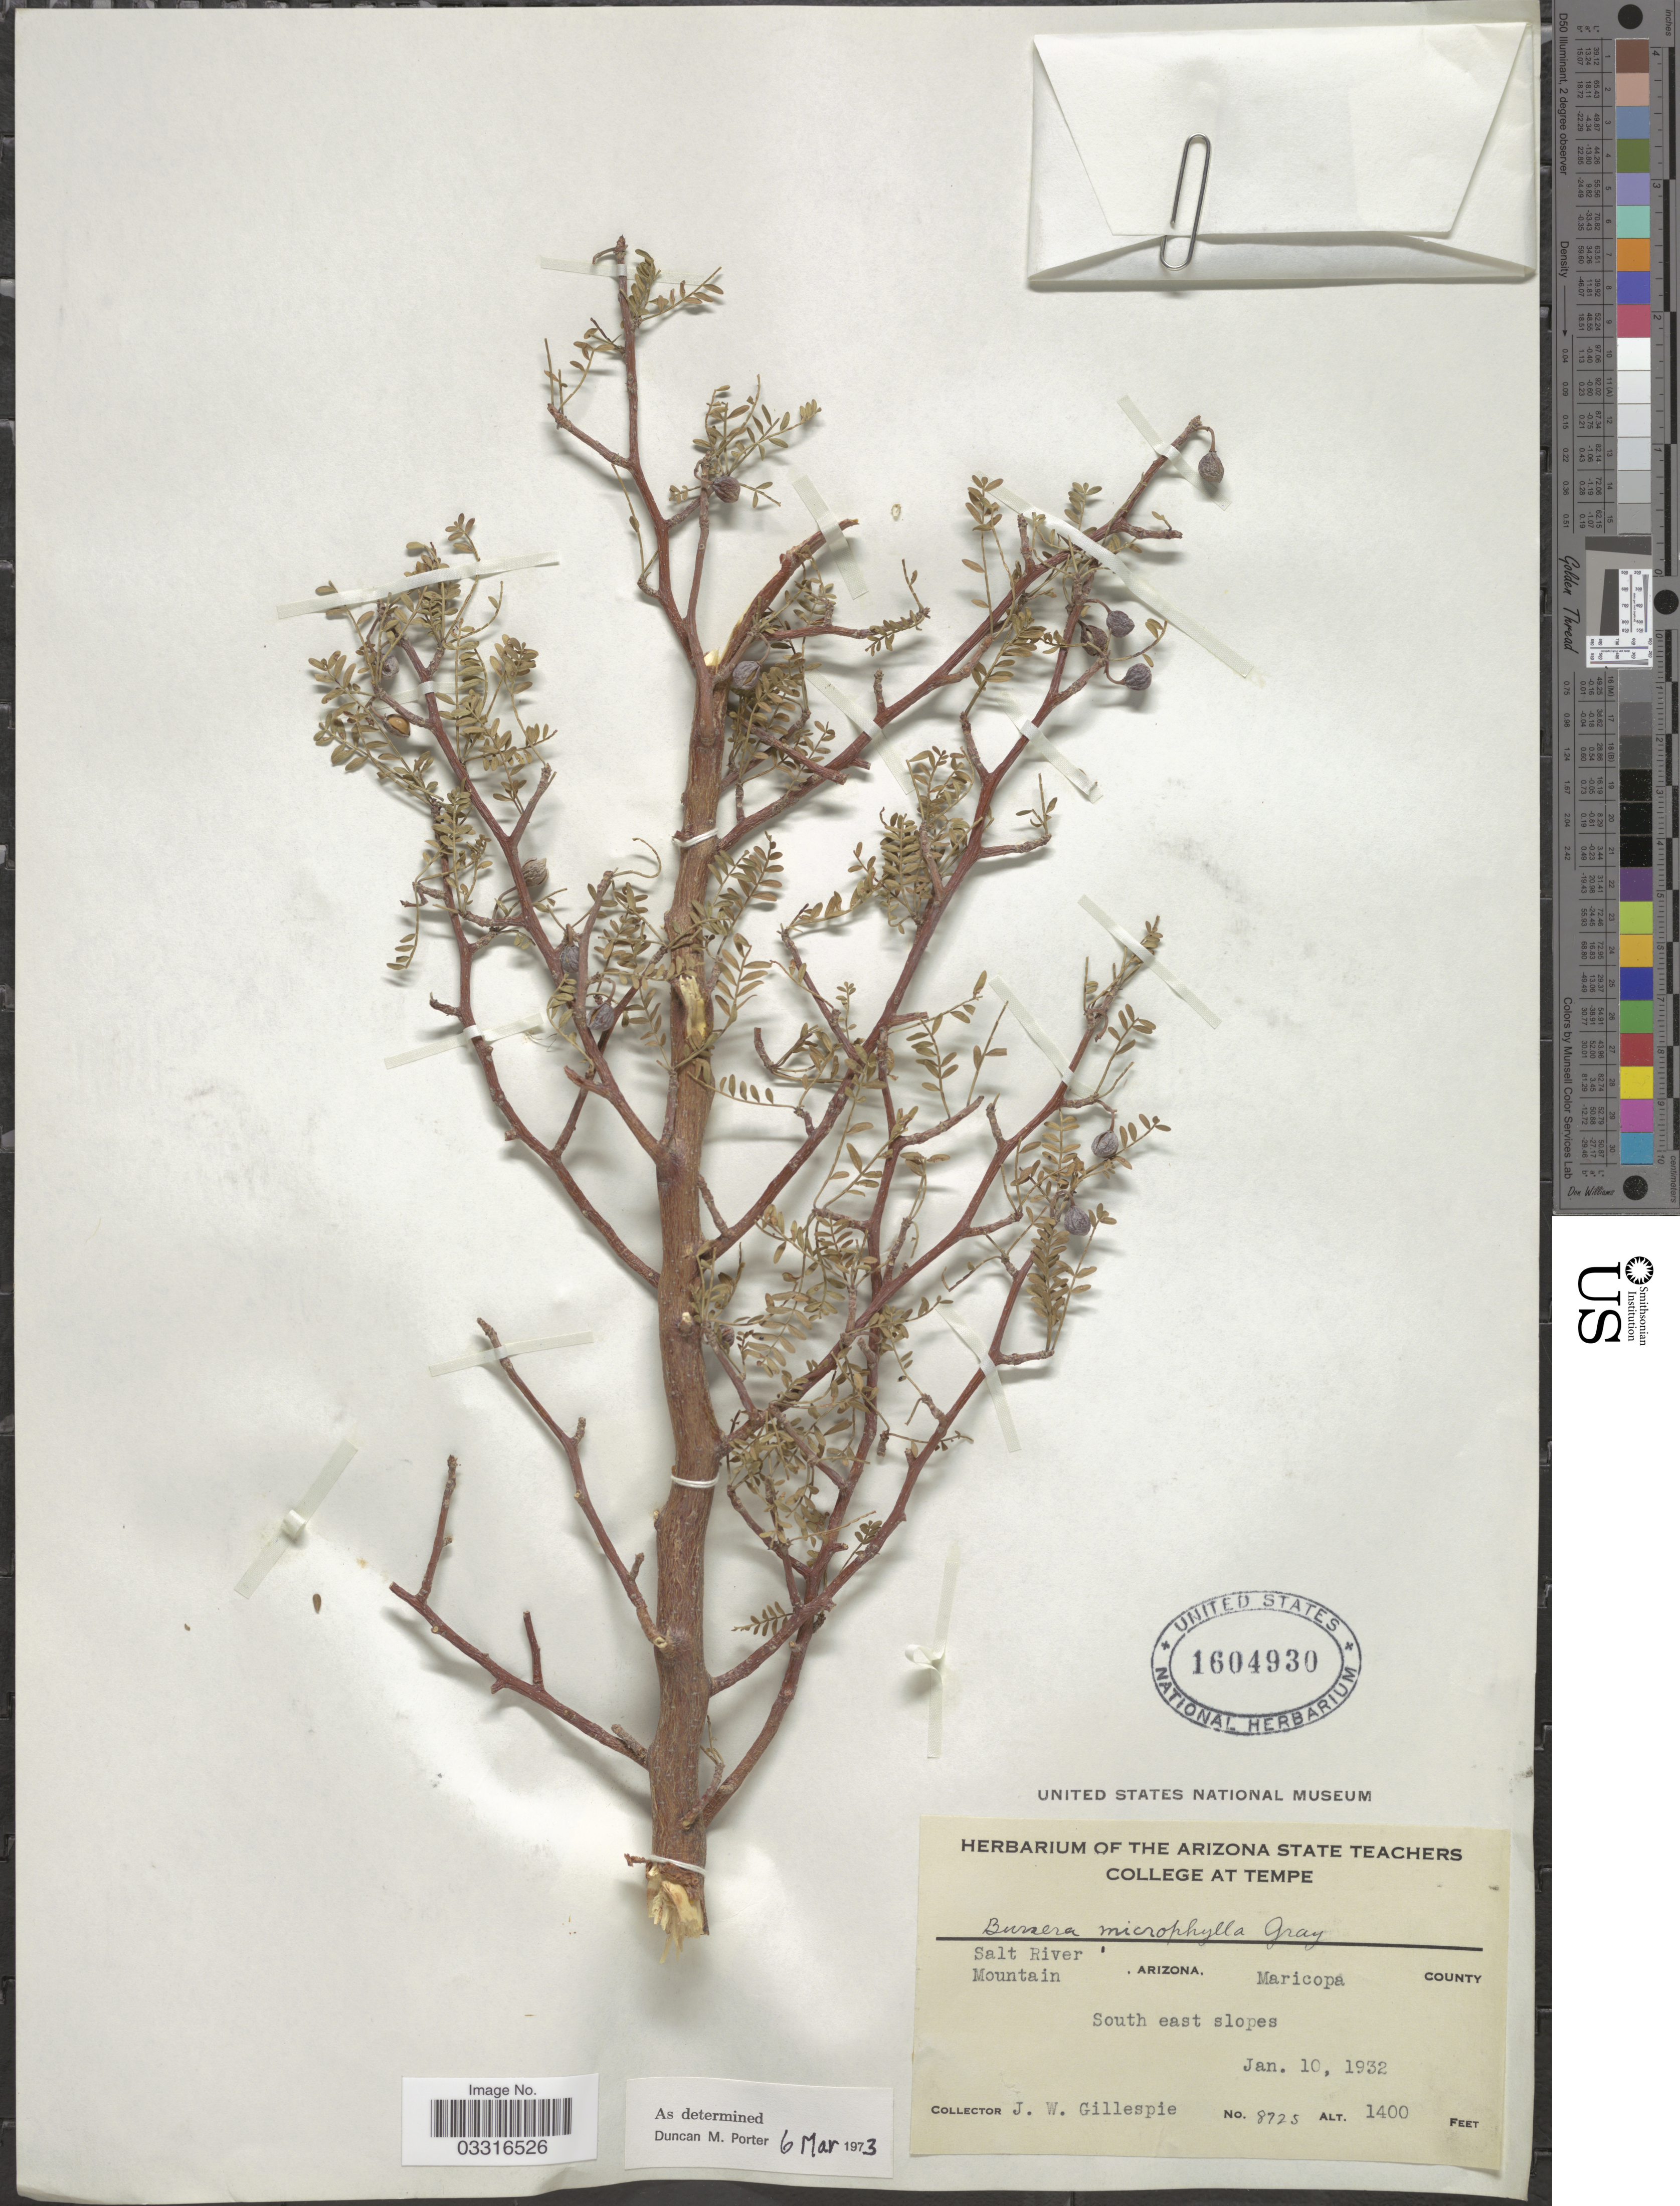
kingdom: Plantae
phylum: Tracheophyta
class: Magnoliopsida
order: Sapindales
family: Burseraceae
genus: Bursera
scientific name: Bursera microphylla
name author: A. Gray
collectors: J. W. Gillespie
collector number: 8725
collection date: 1932-01-10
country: United States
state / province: Arizona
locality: Salt River Mountain, Maricopa County. South east slopes.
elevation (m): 427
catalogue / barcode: US 1604930